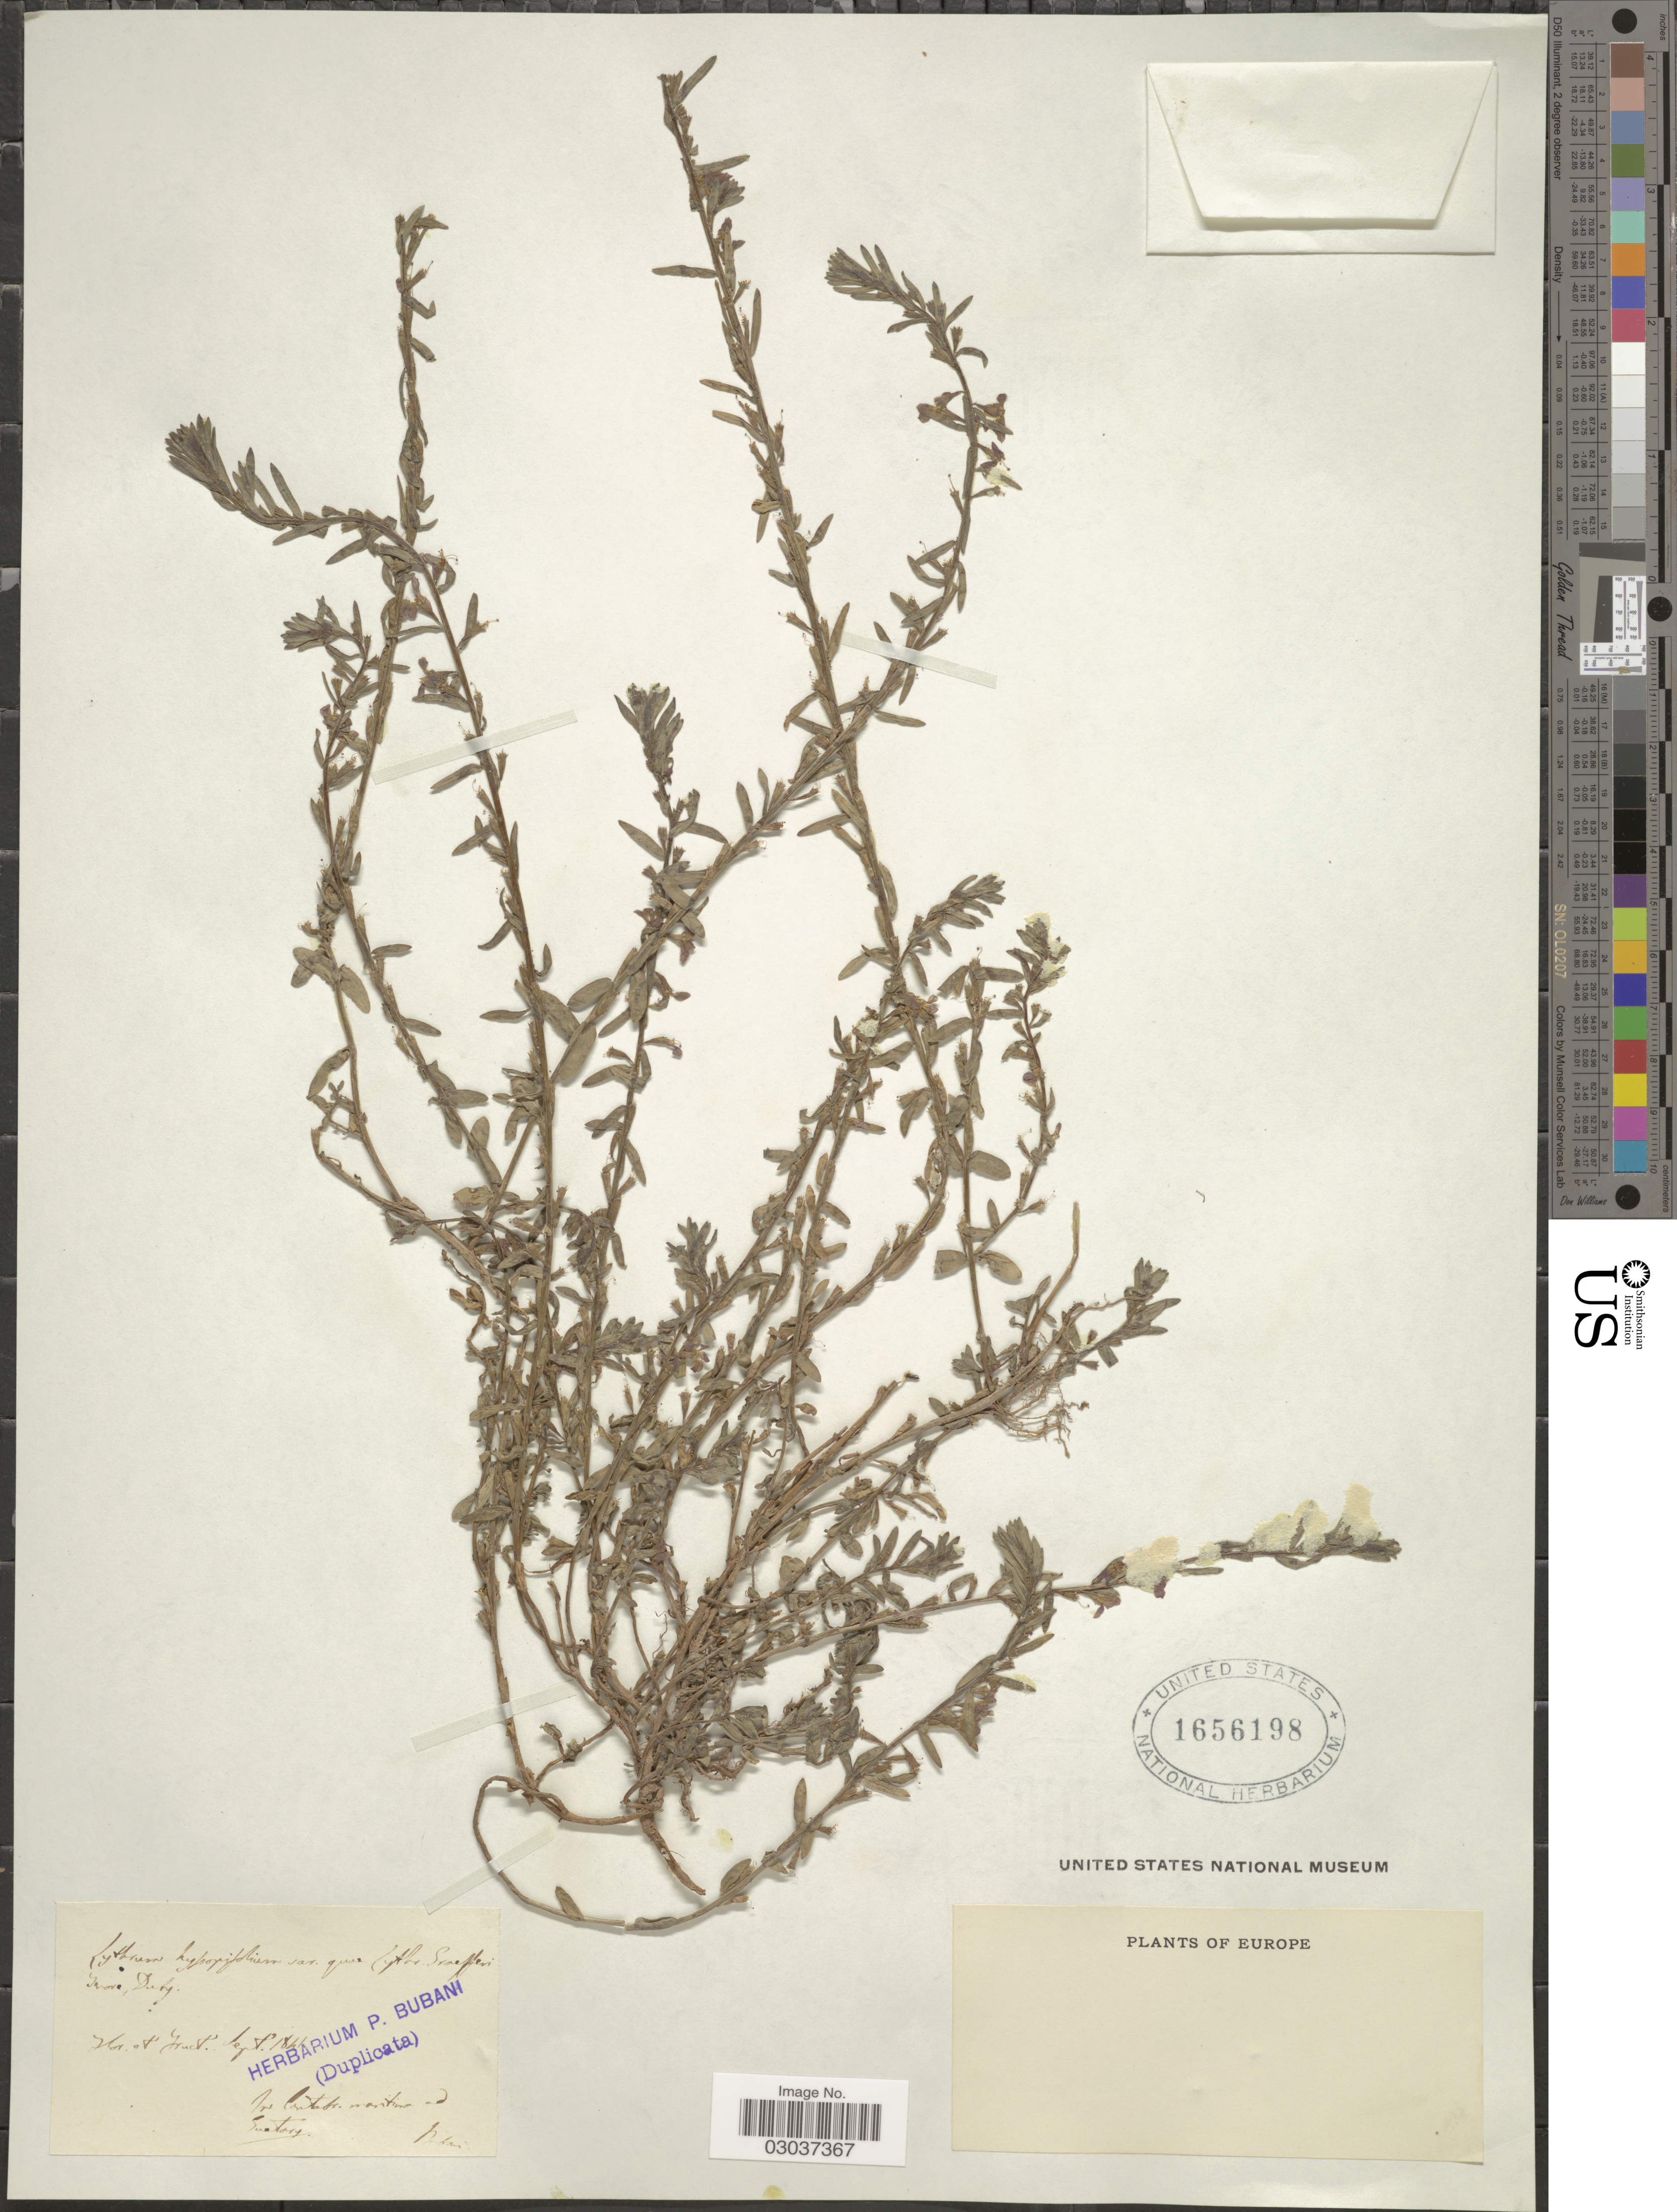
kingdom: Plantae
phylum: Tracheophyta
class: Magnoliopsida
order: Myrtales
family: Lythraceae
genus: Lythrum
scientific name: Lythrum hyssopifolia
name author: L.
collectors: P. Bubani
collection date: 1841-09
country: France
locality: In Cantabr. maritima ad Guetary [Guéthary]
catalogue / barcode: US 1656198